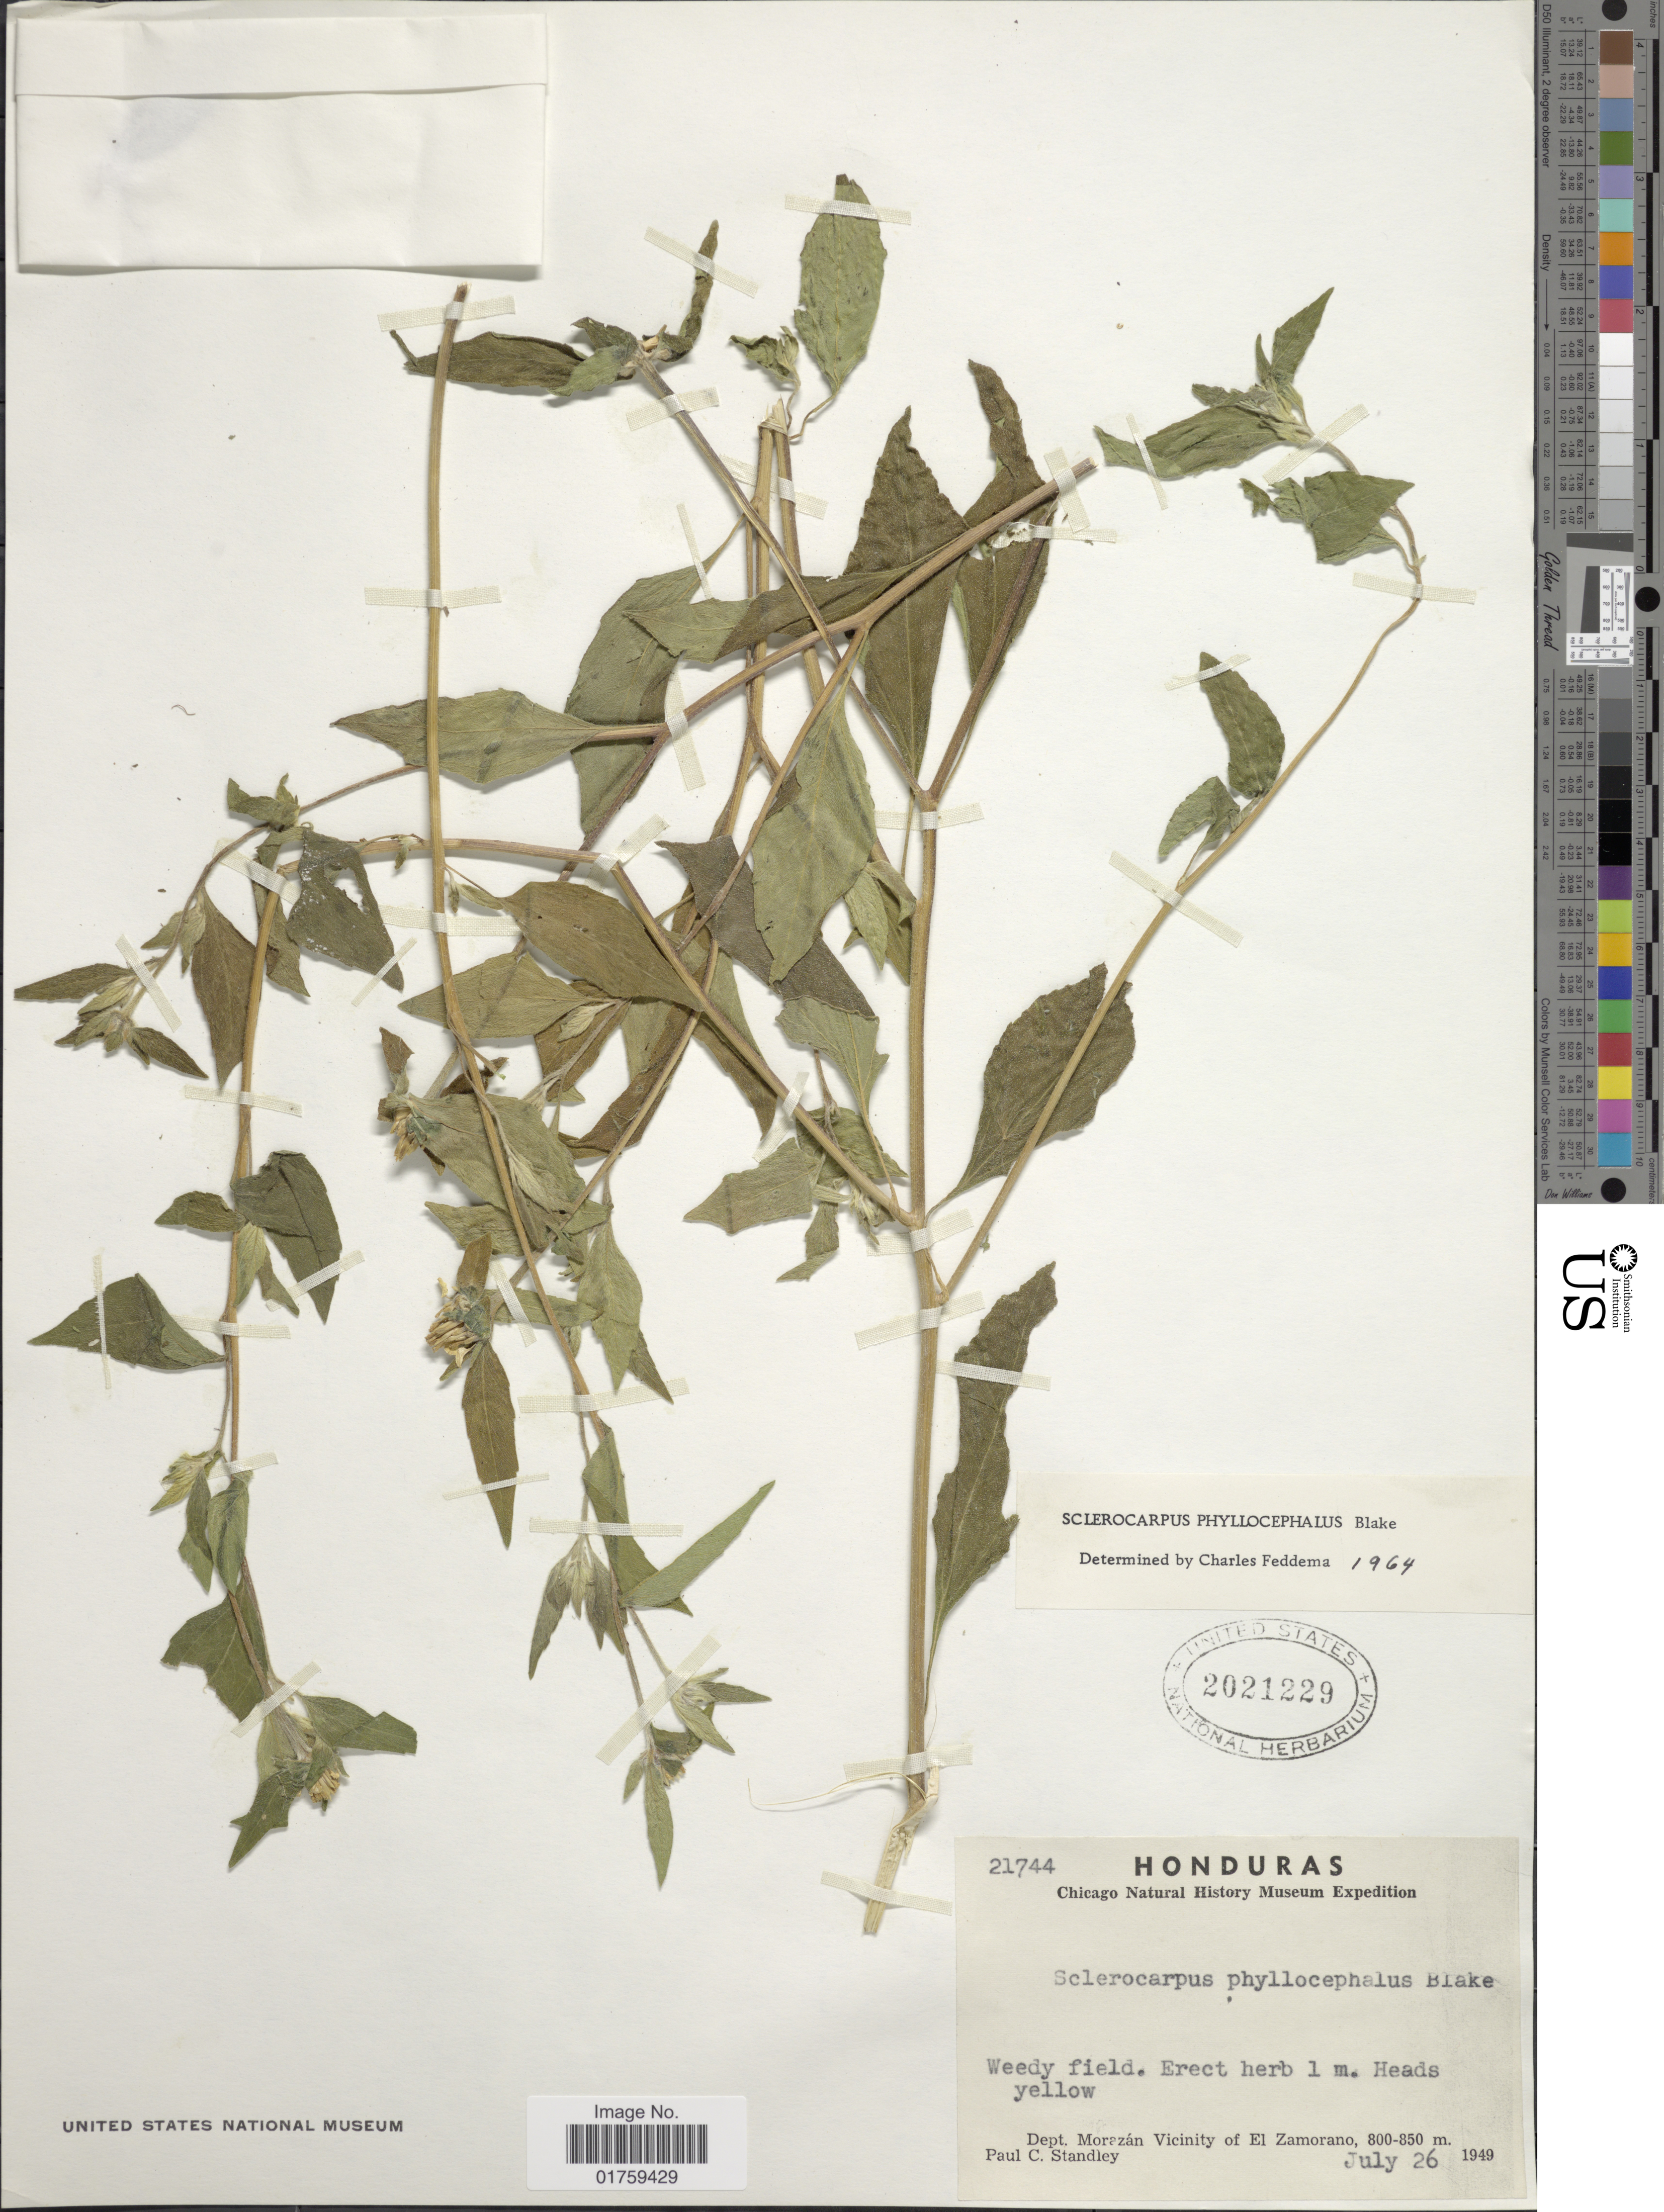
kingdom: Plantae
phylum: Tracheophyta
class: Magnoliopsida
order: Asterales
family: Asteraceae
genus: Sclerocarpus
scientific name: Sclerocarpus phyllocephalus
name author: S.F. Blake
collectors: P. C. Standley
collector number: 21744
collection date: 1949-07-26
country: Honduras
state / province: Fco. Morazán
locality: Weedy field. Dept. Morazan Vicinity of El Zamorano.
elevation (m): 800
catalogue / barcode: US 2021229